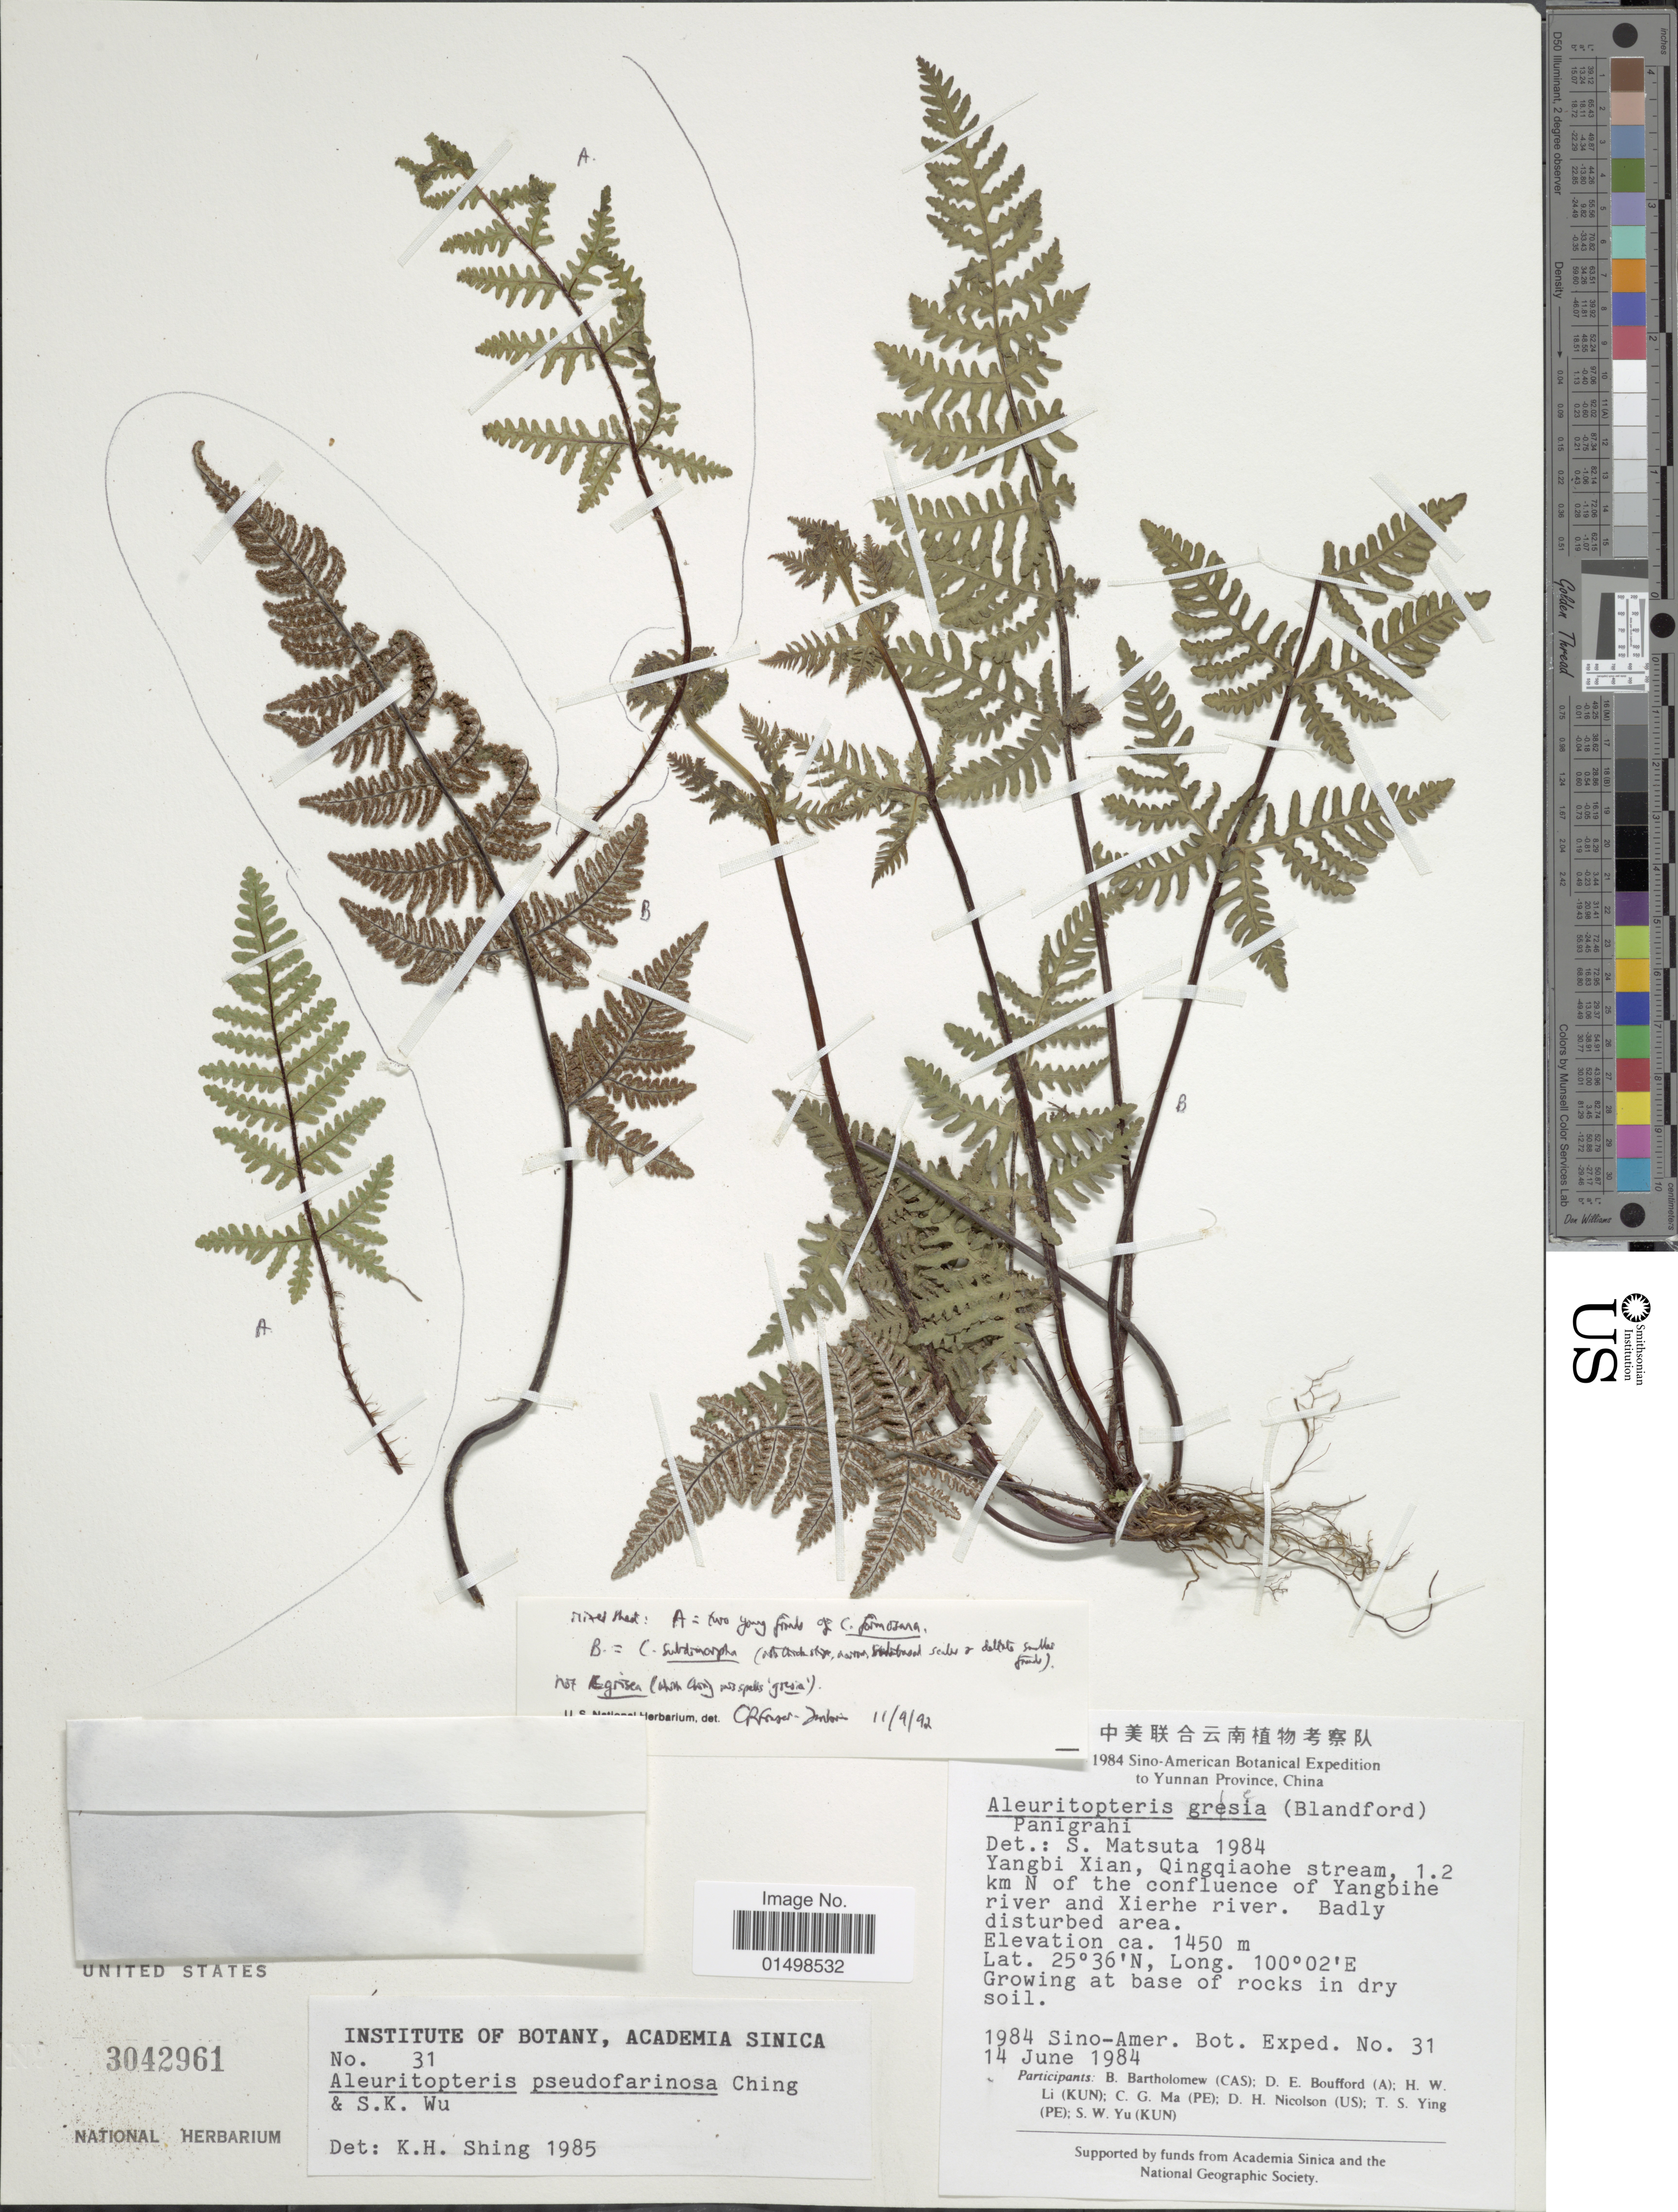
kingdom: Plantae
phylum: Tracheophyta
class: Polypodiopsida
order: Polypodiales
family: Pteridaceae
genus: Aleuritopteris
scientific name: Aleuritopteris farinosa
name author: (Forssk.) Fée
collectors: B. Bartholomew, C. Ma, D. H. Nicolson, T. Ying & S. Yu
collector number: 31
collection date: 1984-06-14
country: China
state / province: Yunnan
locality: Yunnan Province, China. Yangbi Xian, Qingqiaohe stream, 1.2 km N of the confluence of Yangbihe river and Xierhe river. Badly disturbed area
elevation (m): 1450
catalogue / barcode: US 3042961